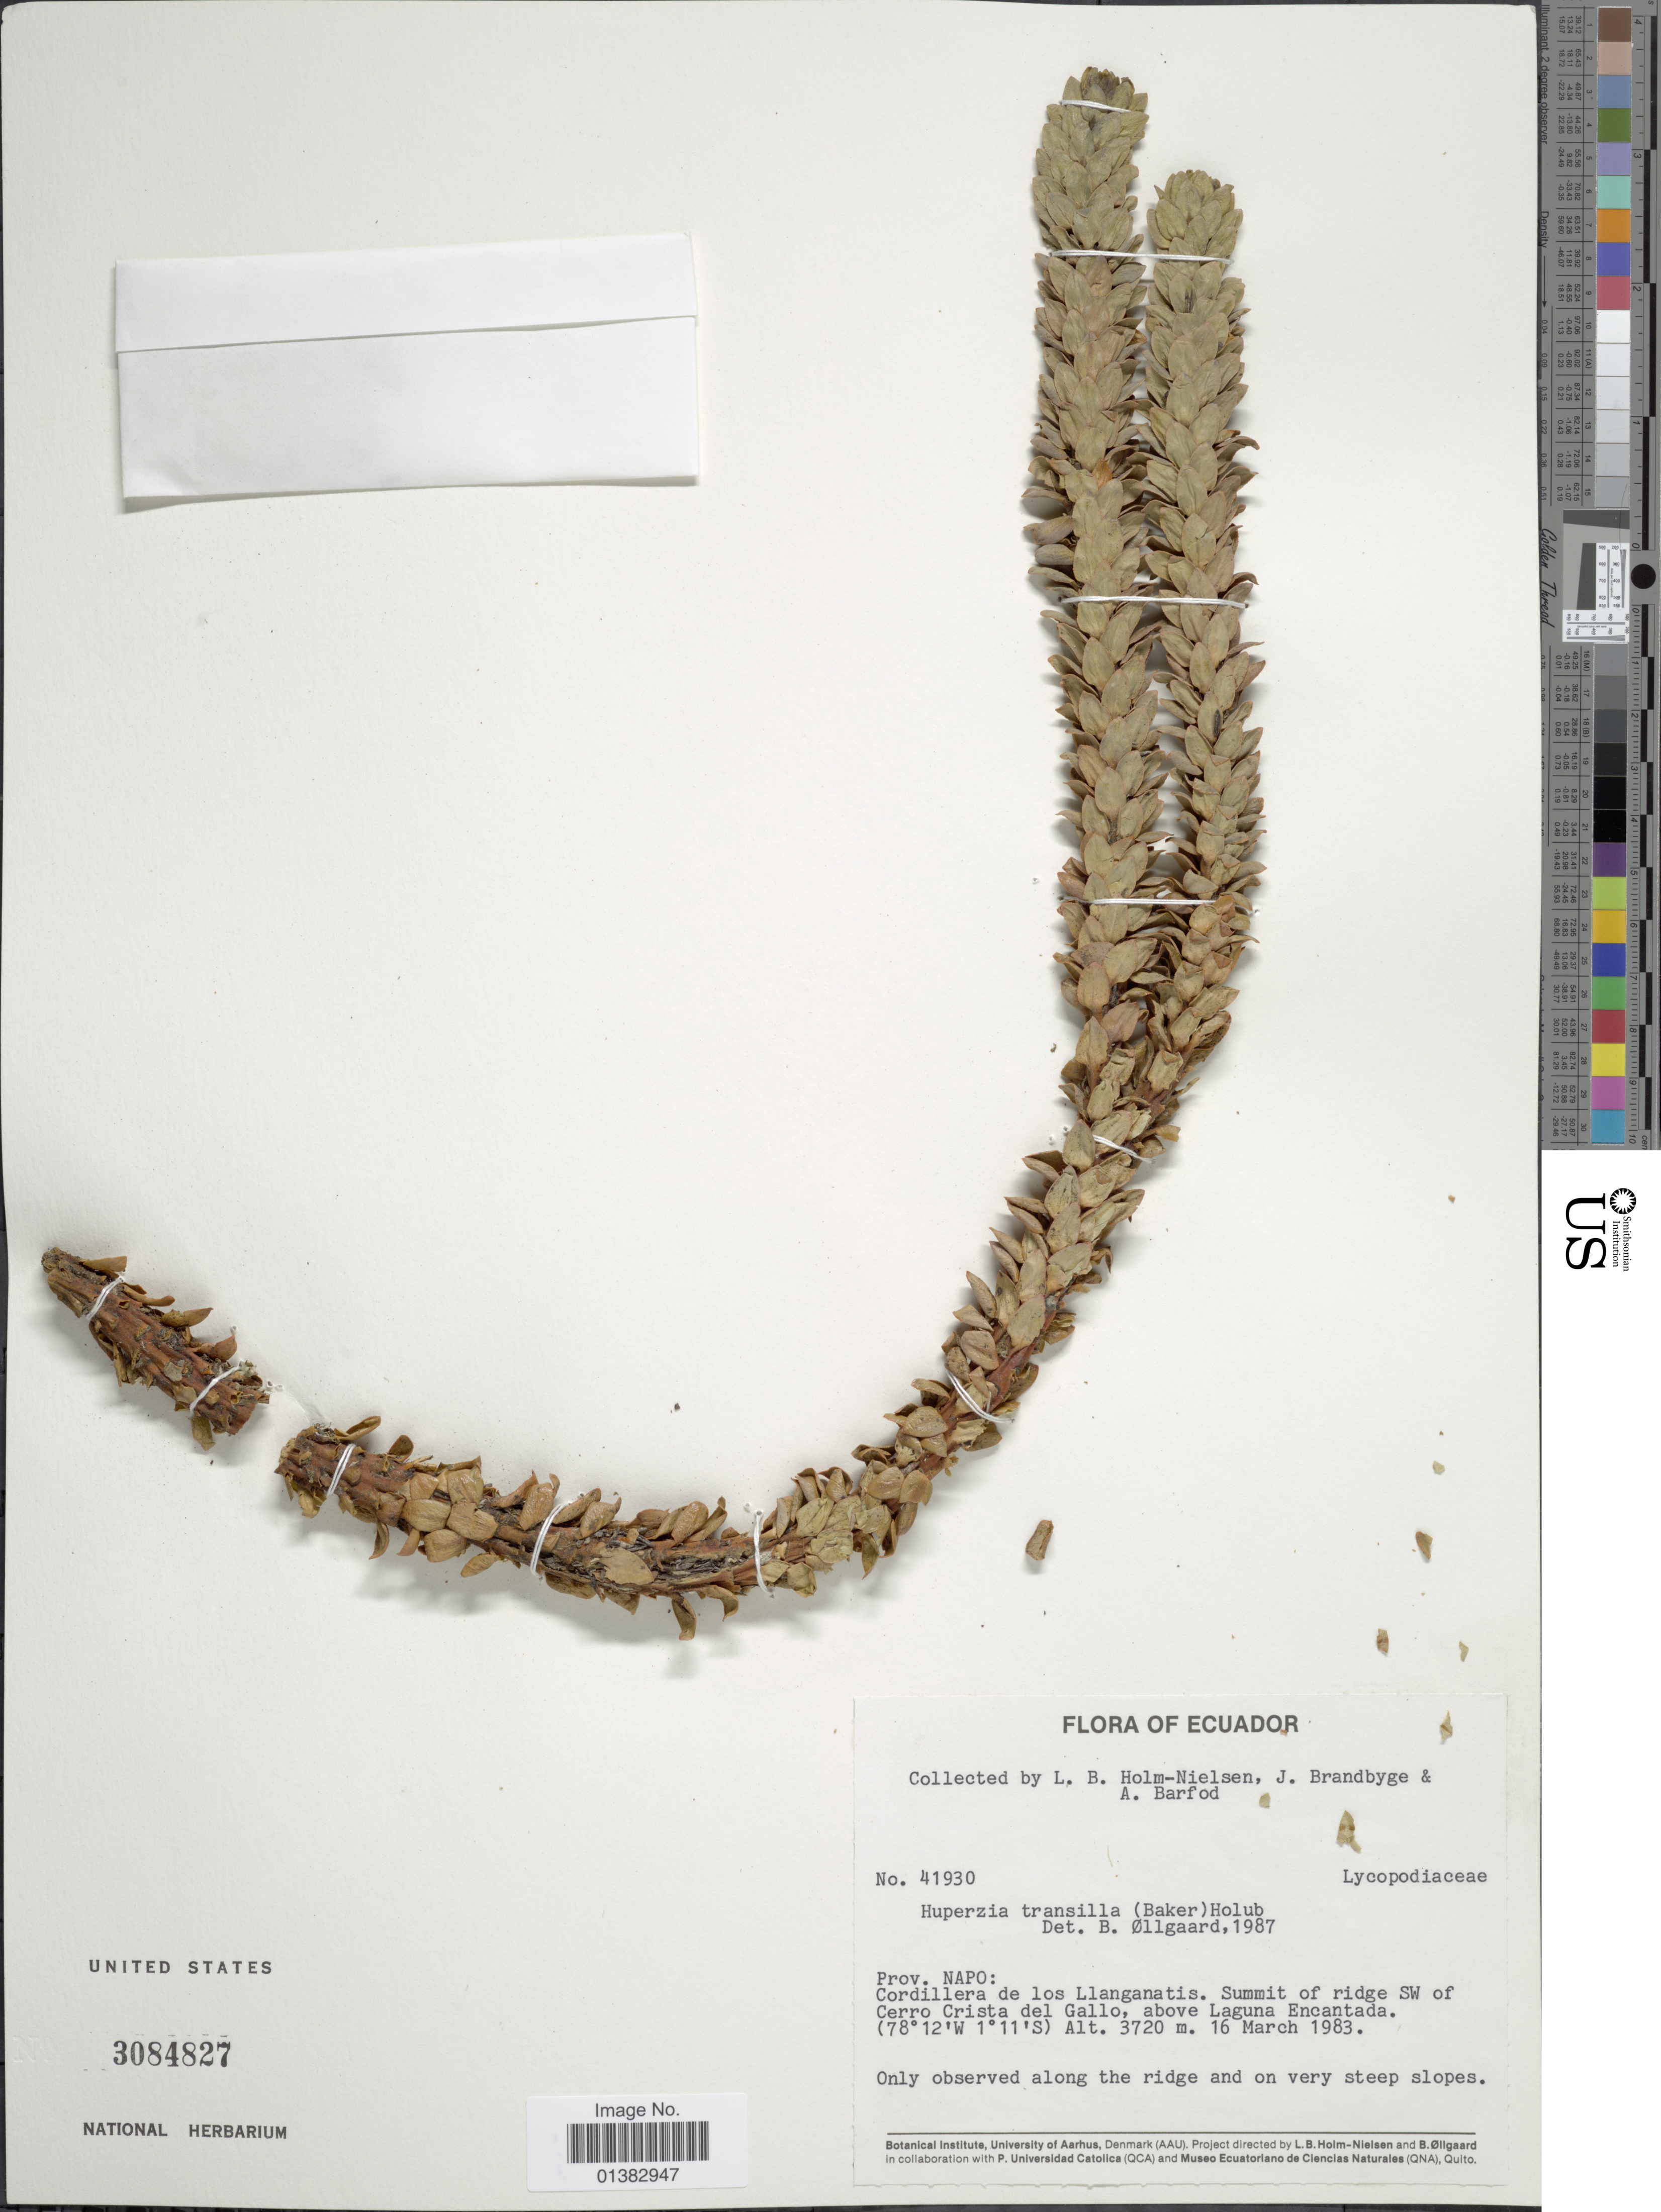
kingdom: Plantae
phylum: Tracheophyta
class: Lycopodiopsida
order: Lycopodiales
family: Lycopodiaceae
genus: Phlegmariurus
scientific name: Phlegmariurus transilla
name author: (Sodiro ex Baker) B. Øllg.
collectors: L. B. Holm-Nielsen, J. Brandbyge & A. Barford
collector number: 41930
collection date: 1983-03-16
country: Ecuador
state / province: Napo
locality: Cordillera de los Llanganatis. Summit of ridge SW of Cerro Crista del Gallo, above Laguna Encantada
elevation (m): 3720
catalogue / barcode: US 3084827